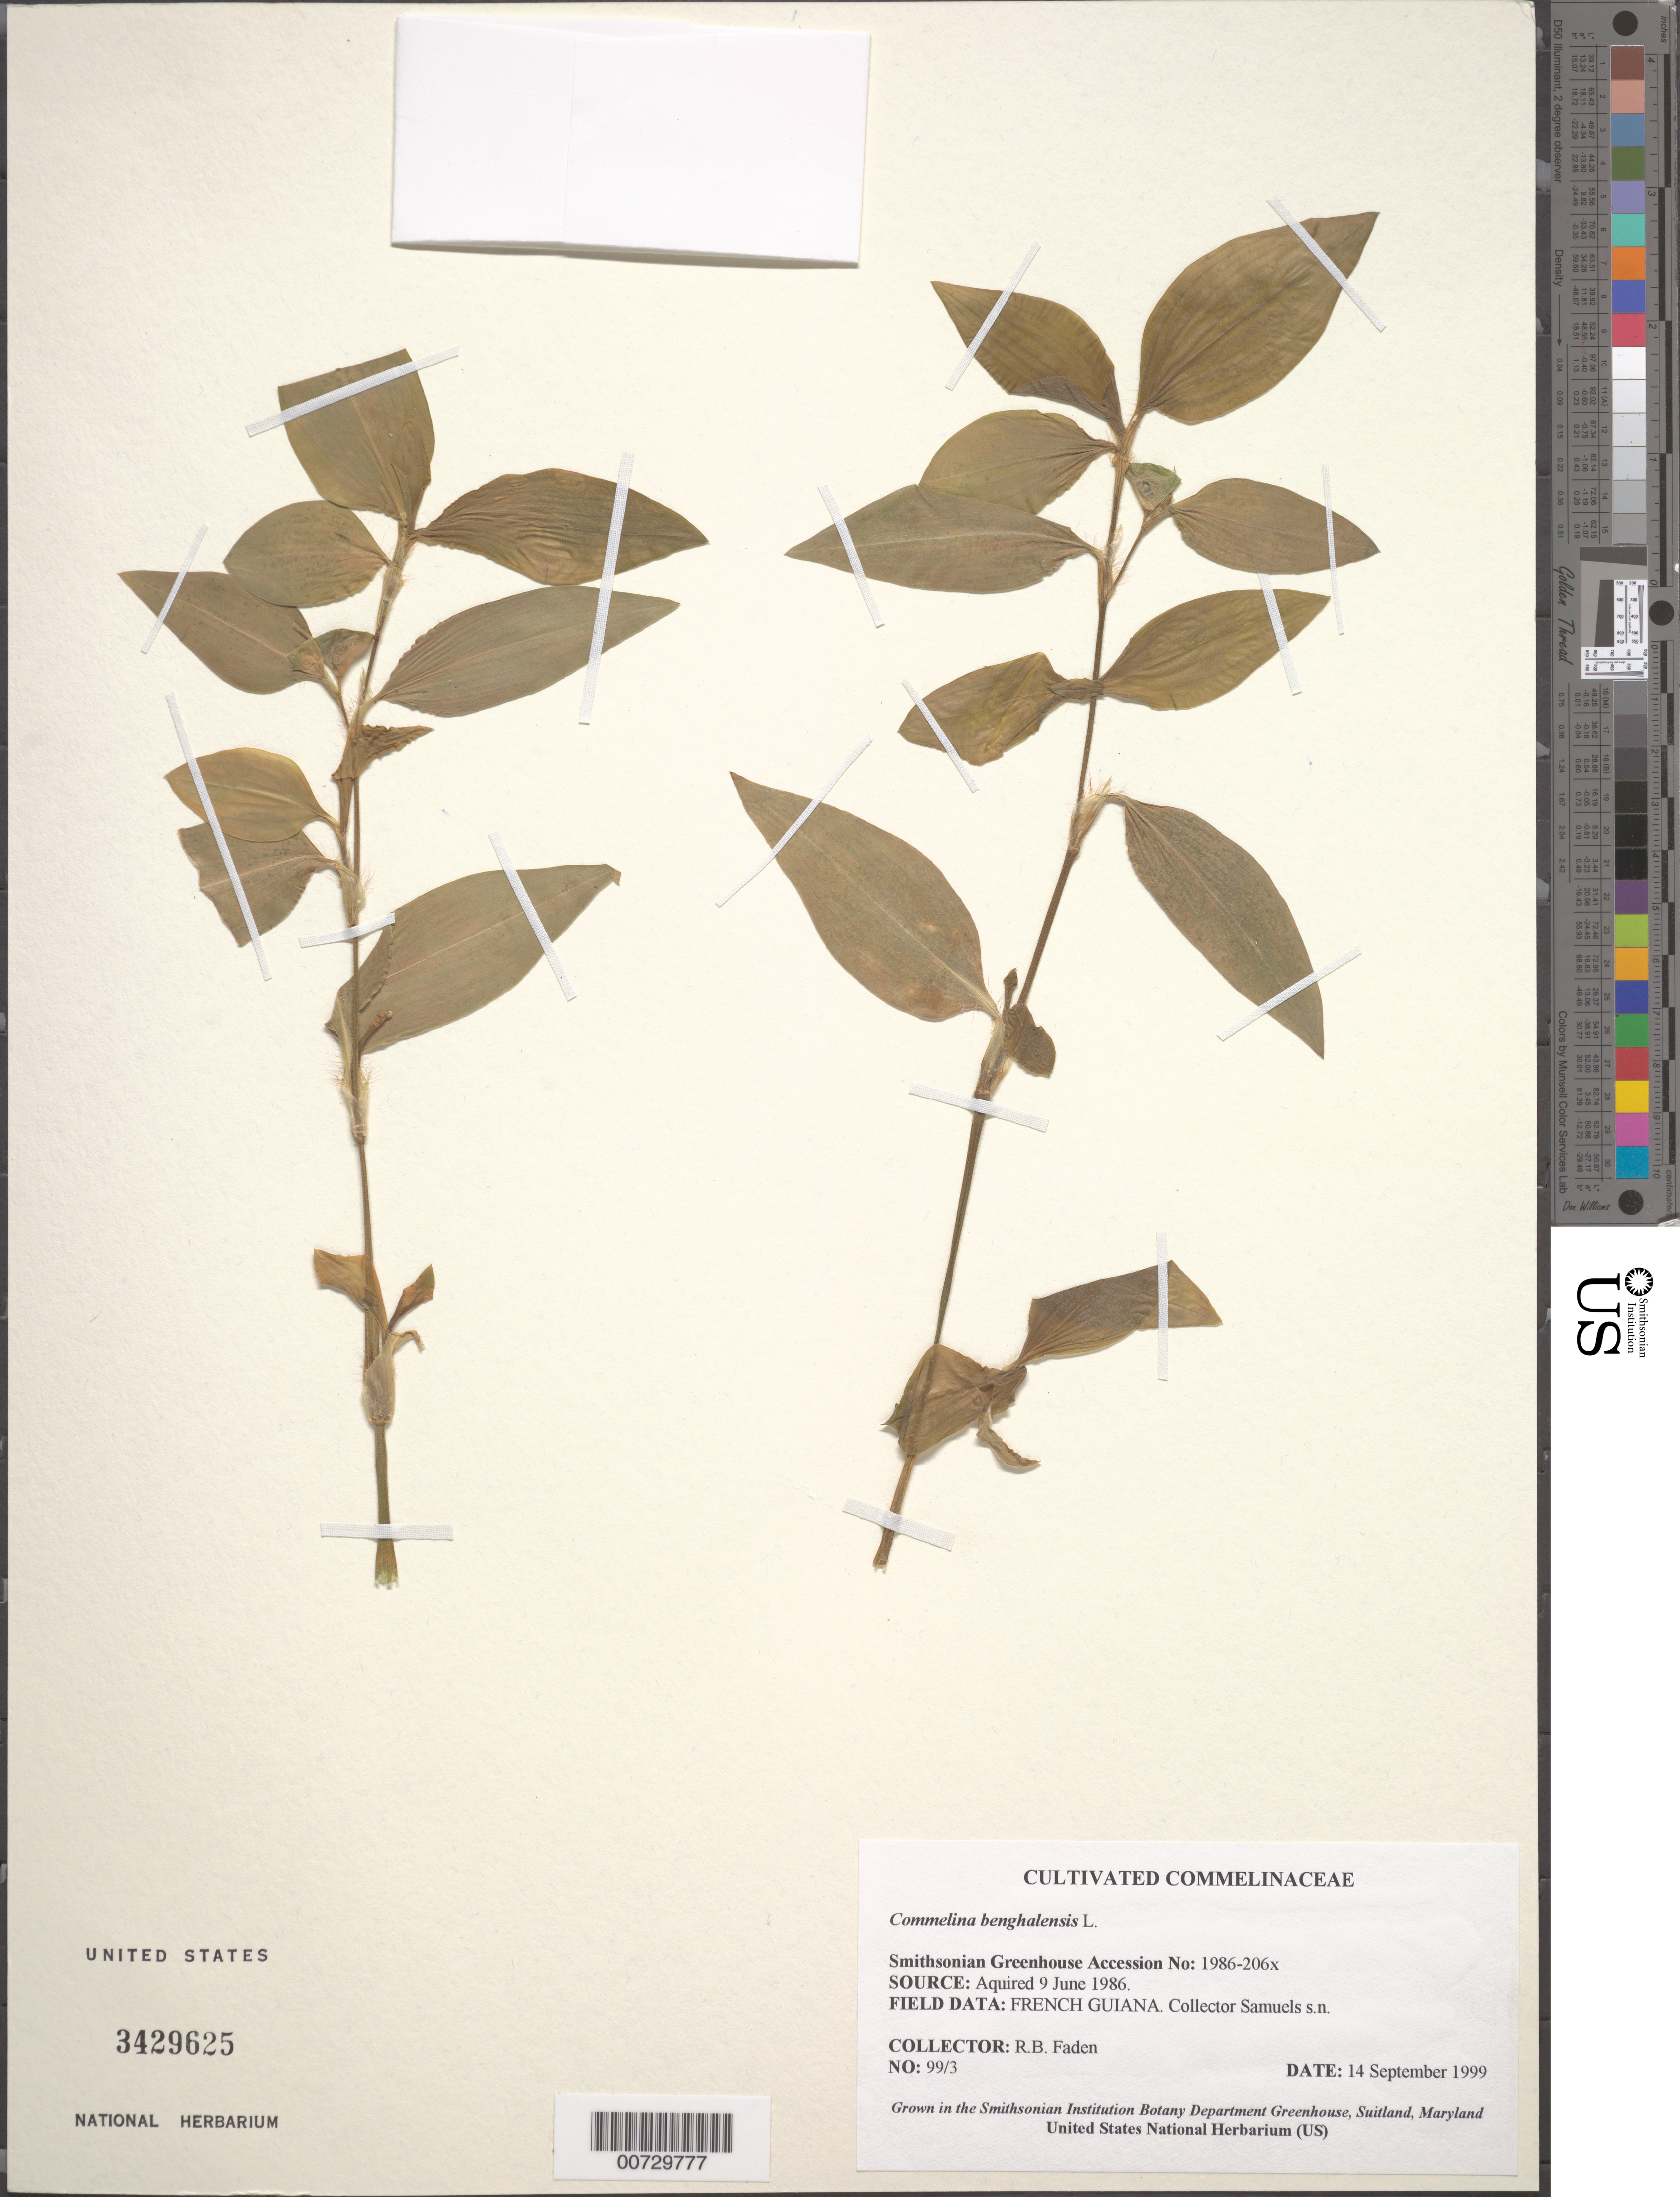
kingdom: Plantae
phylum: Tracheophyta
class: Liliopsida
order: Commelinales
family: Commelinaceae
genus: Commelina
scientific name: Commelina benghalensis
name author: L.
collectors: R. B. Faden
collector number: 99/3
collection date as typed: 14 Sep 1999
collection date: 1999-09-14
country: United States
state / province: Maryland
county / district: Prince George's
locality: Suitland, Smithsonian Botany Dept. Greenhouse.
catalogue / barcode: US 3429625